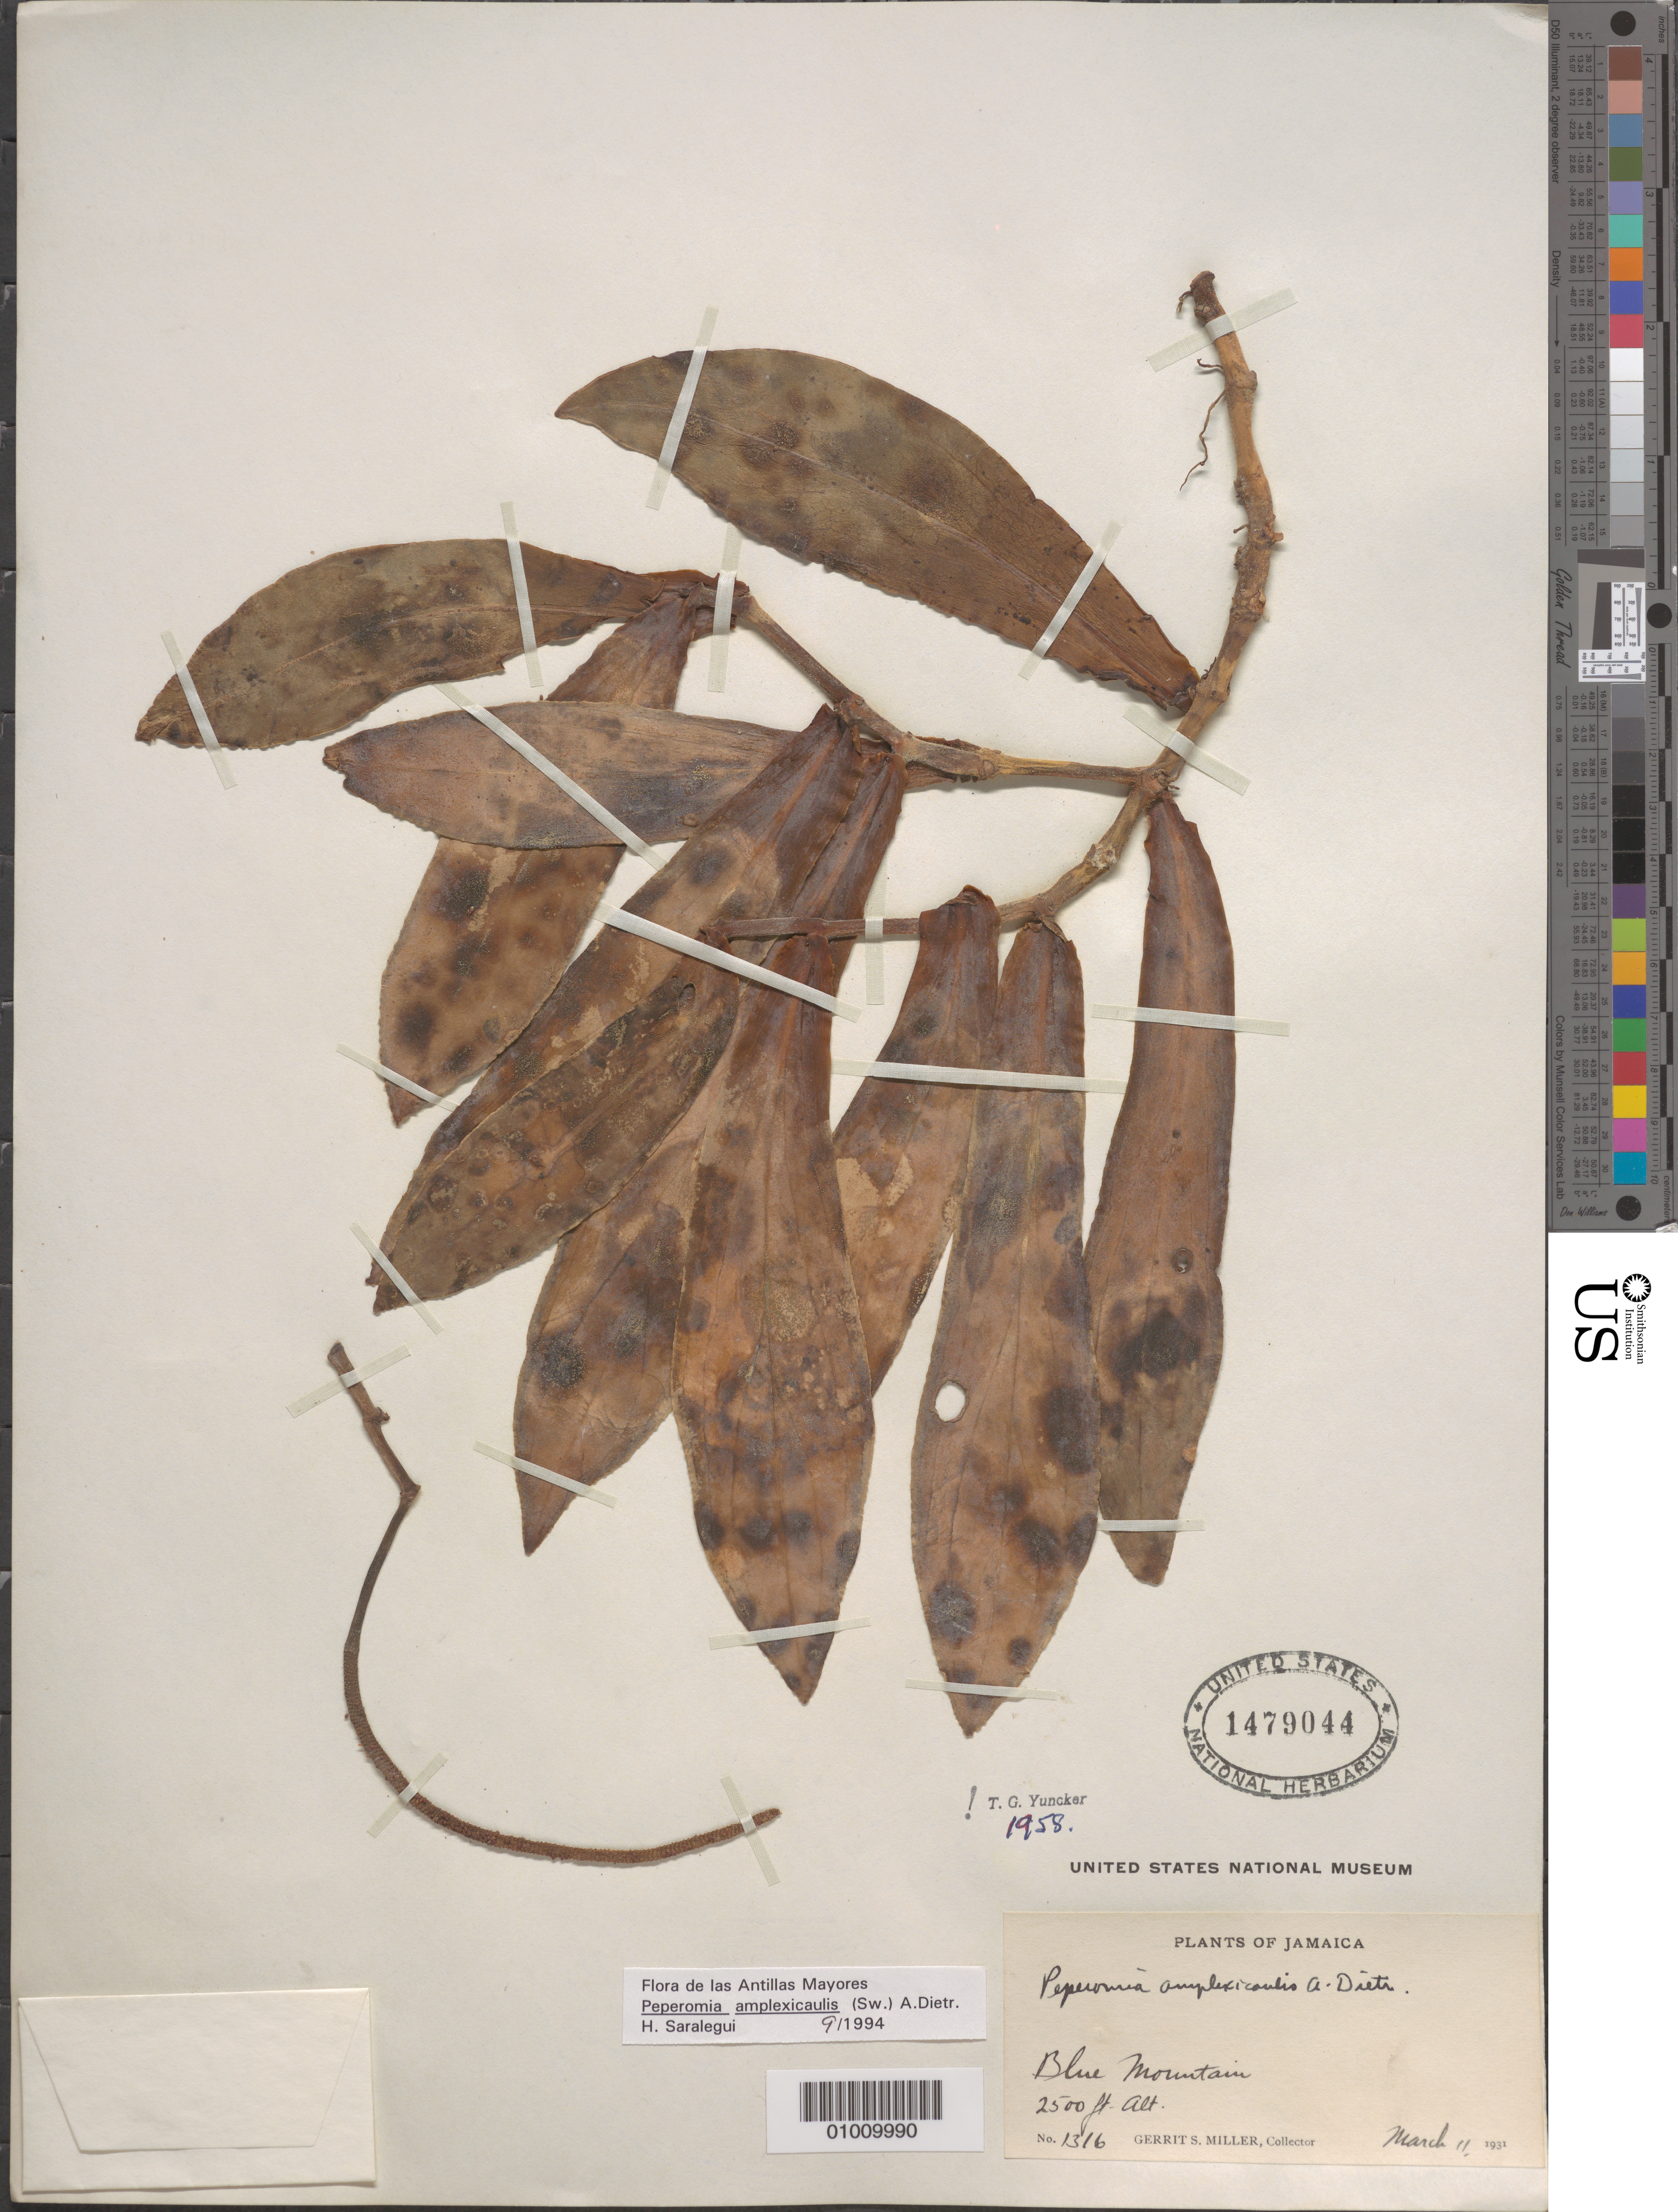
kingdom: Plantae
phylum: Tracheophyta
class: Magnoliopsida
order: Piperales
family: Piperaceae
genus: Peperomia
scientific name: Peperomia amplexicaulis f. grandifolia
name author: Miq.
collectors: G. S. Miller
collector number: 1316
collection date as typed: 11 Mar 1931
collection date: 1931-03-11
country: Jamaica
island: Jamaica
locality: Blue Mountains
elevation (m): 762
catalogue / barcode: US 1479044